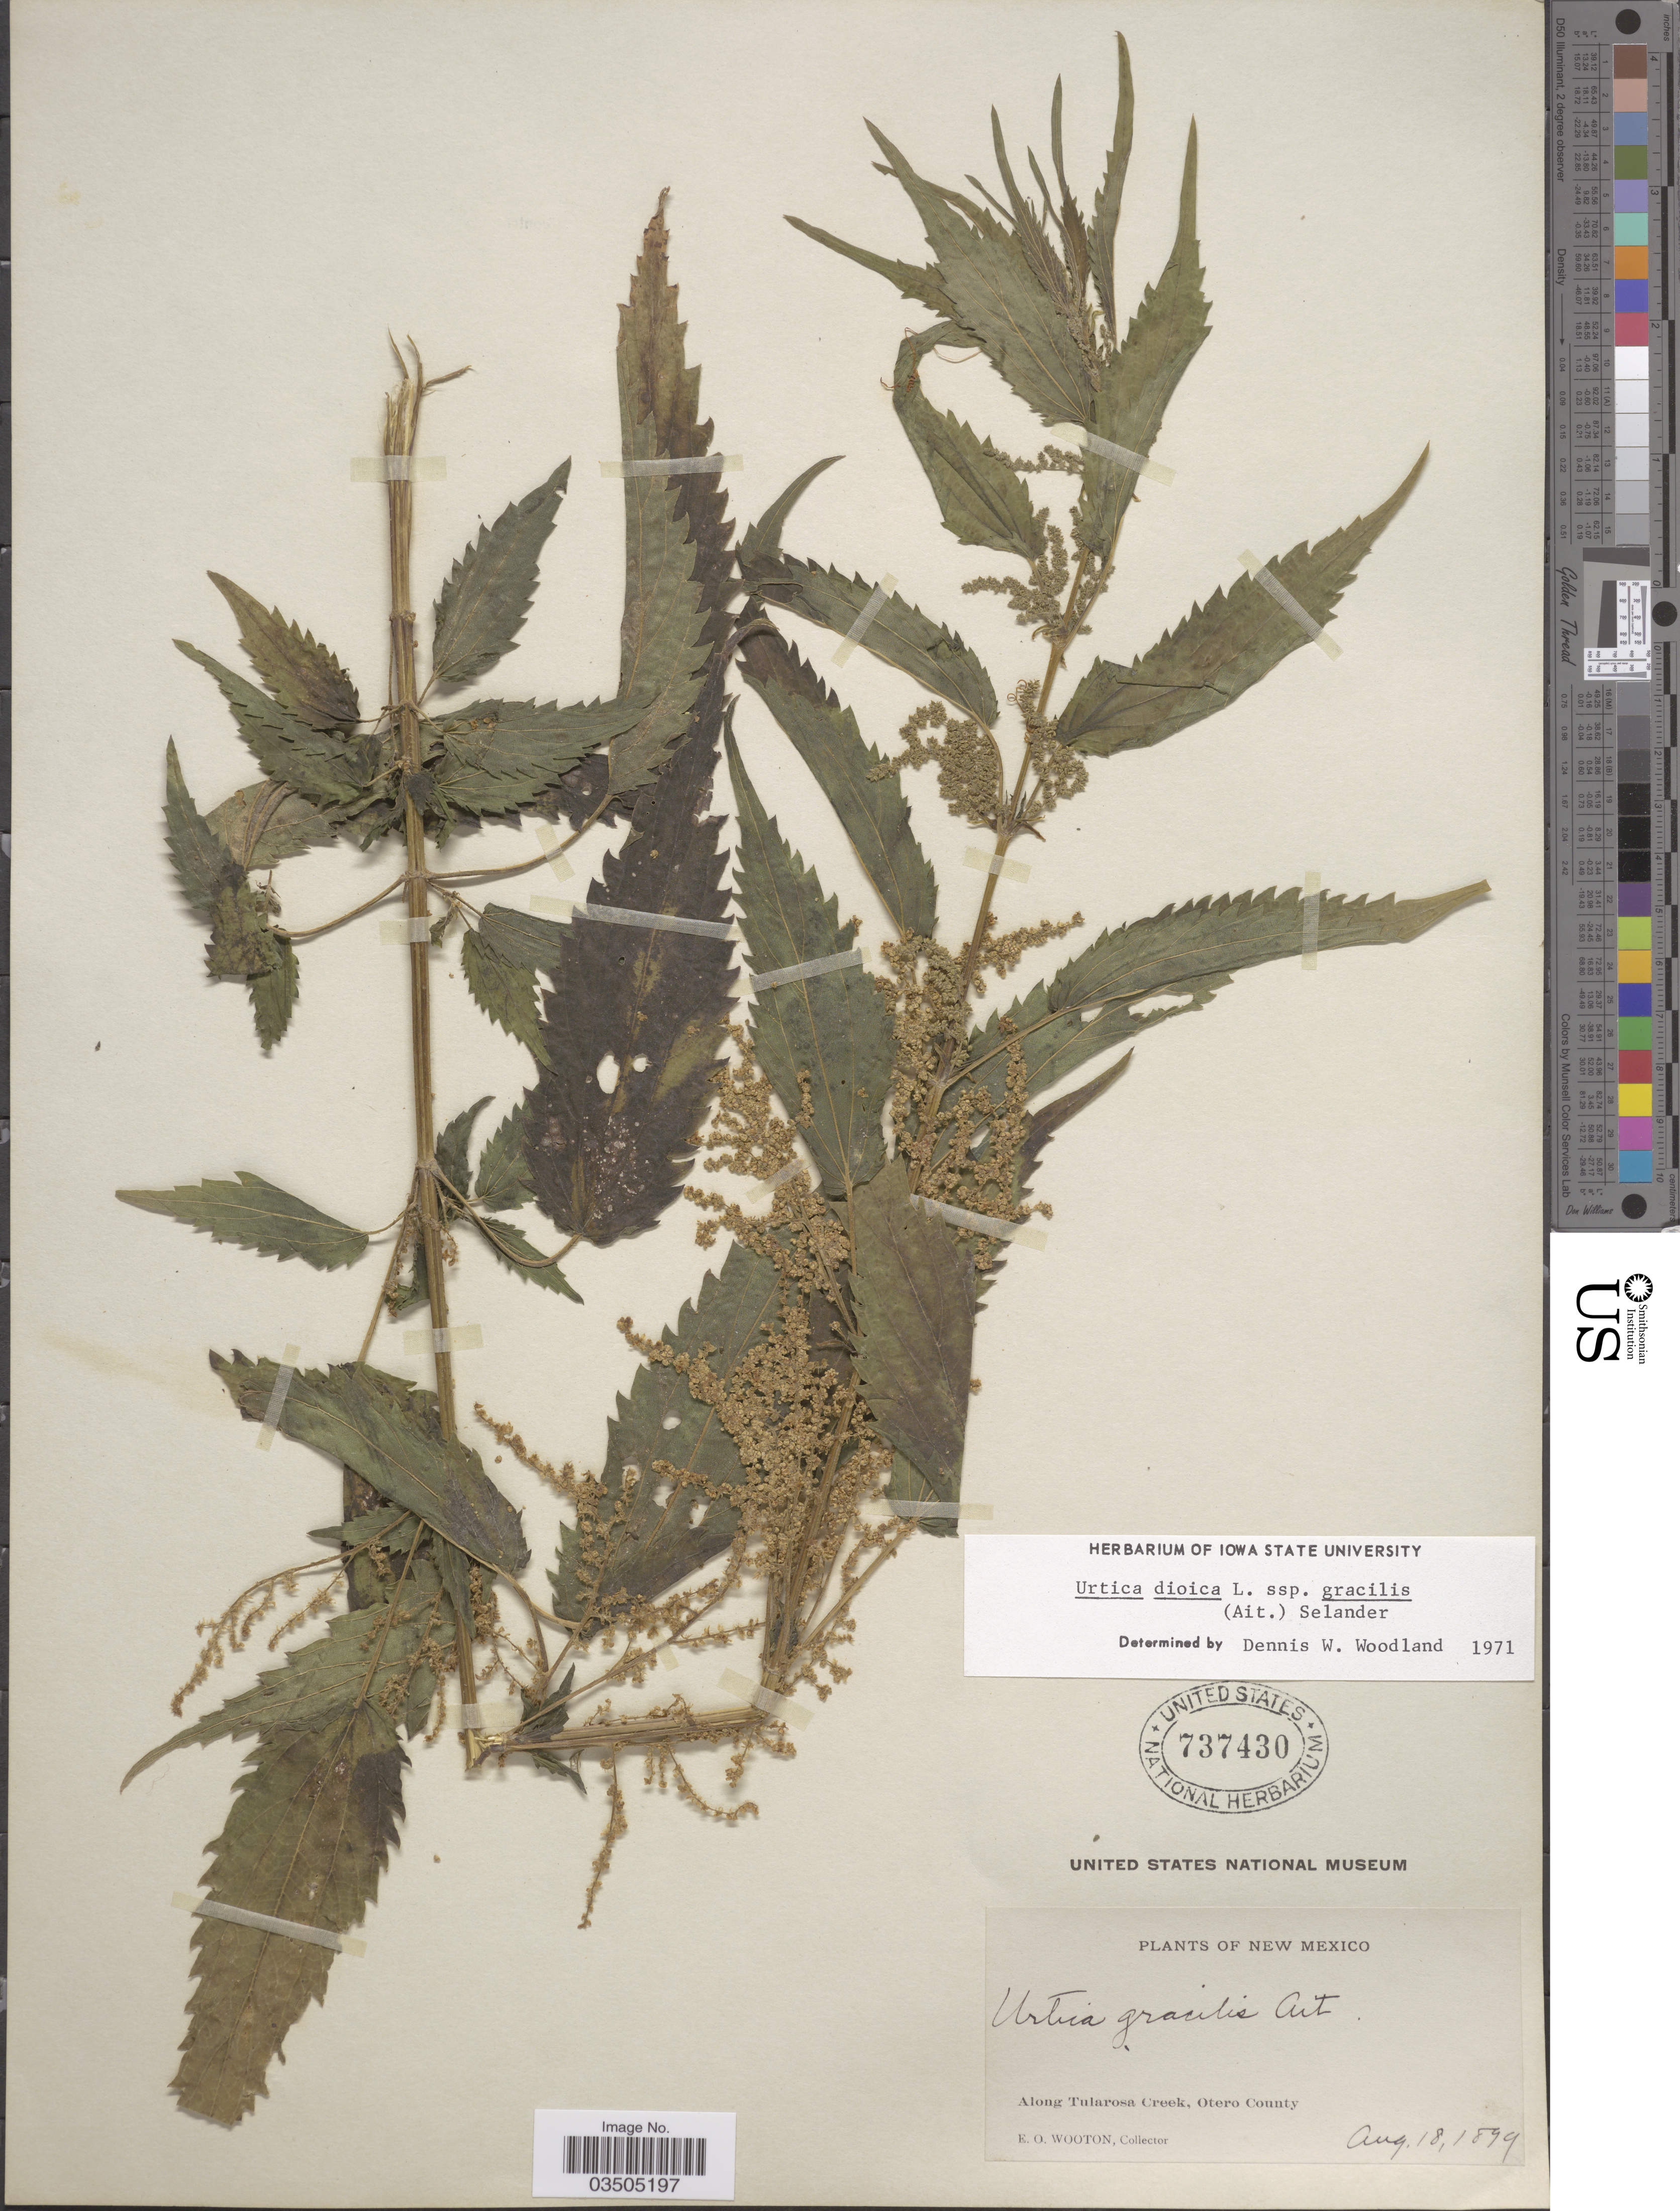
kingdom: Plantae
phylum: Tracheophyta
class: Magnoliopsida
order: Rosales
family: Urticaceae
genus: Urtica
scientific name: Urtica dioica subsp. gracilis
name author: L.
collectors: E. O. Wooton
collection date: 1899-08-18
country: United States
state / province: New Mexico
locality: Along Tularosa Creek, Otero County.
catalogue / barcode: US 737430